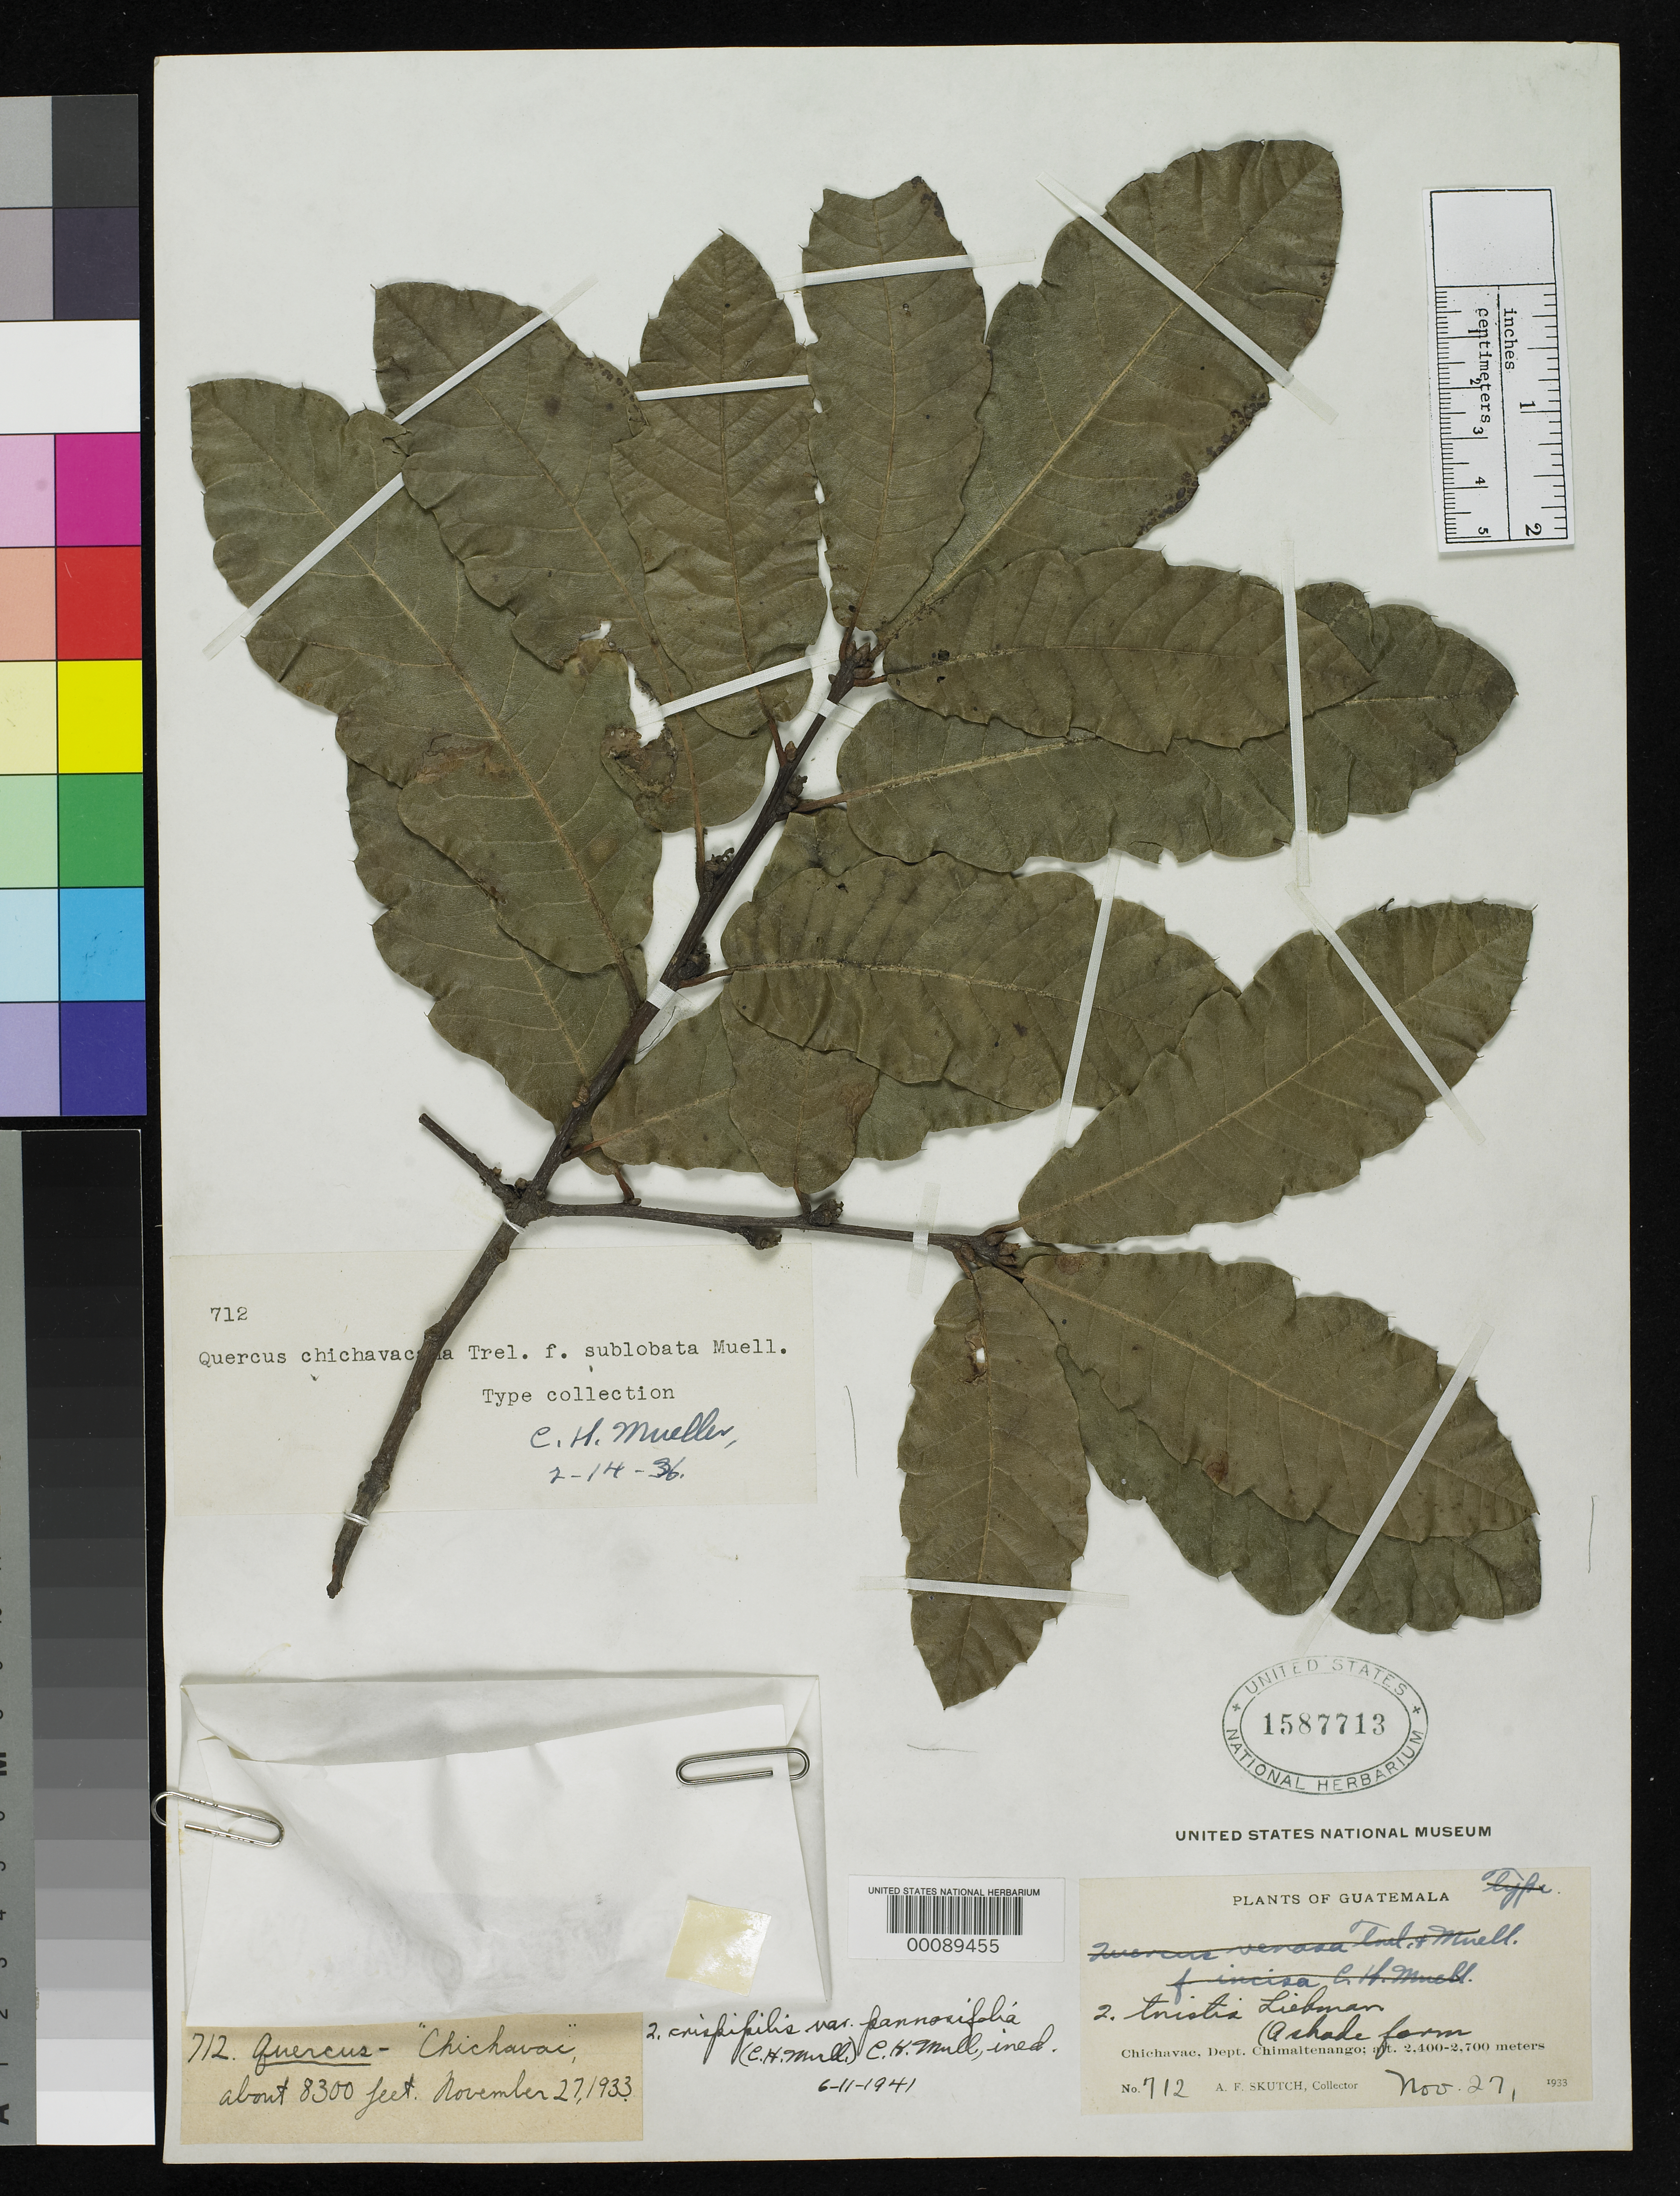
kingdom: Plantae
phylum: Tracheophyta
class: Magnoliopsida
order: Fagales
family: Fagaceae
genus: Quercus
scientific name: Quercus chichavacana f. sublobata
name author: C.H. Mull.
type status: Isotype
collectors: A. F. Skutch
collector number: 712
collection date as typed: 27 Nov 1933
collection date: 1933-11-27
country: Guatemala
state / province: Chimaltenango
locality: Chichavac.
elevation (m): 2530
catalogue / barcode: US 1587713